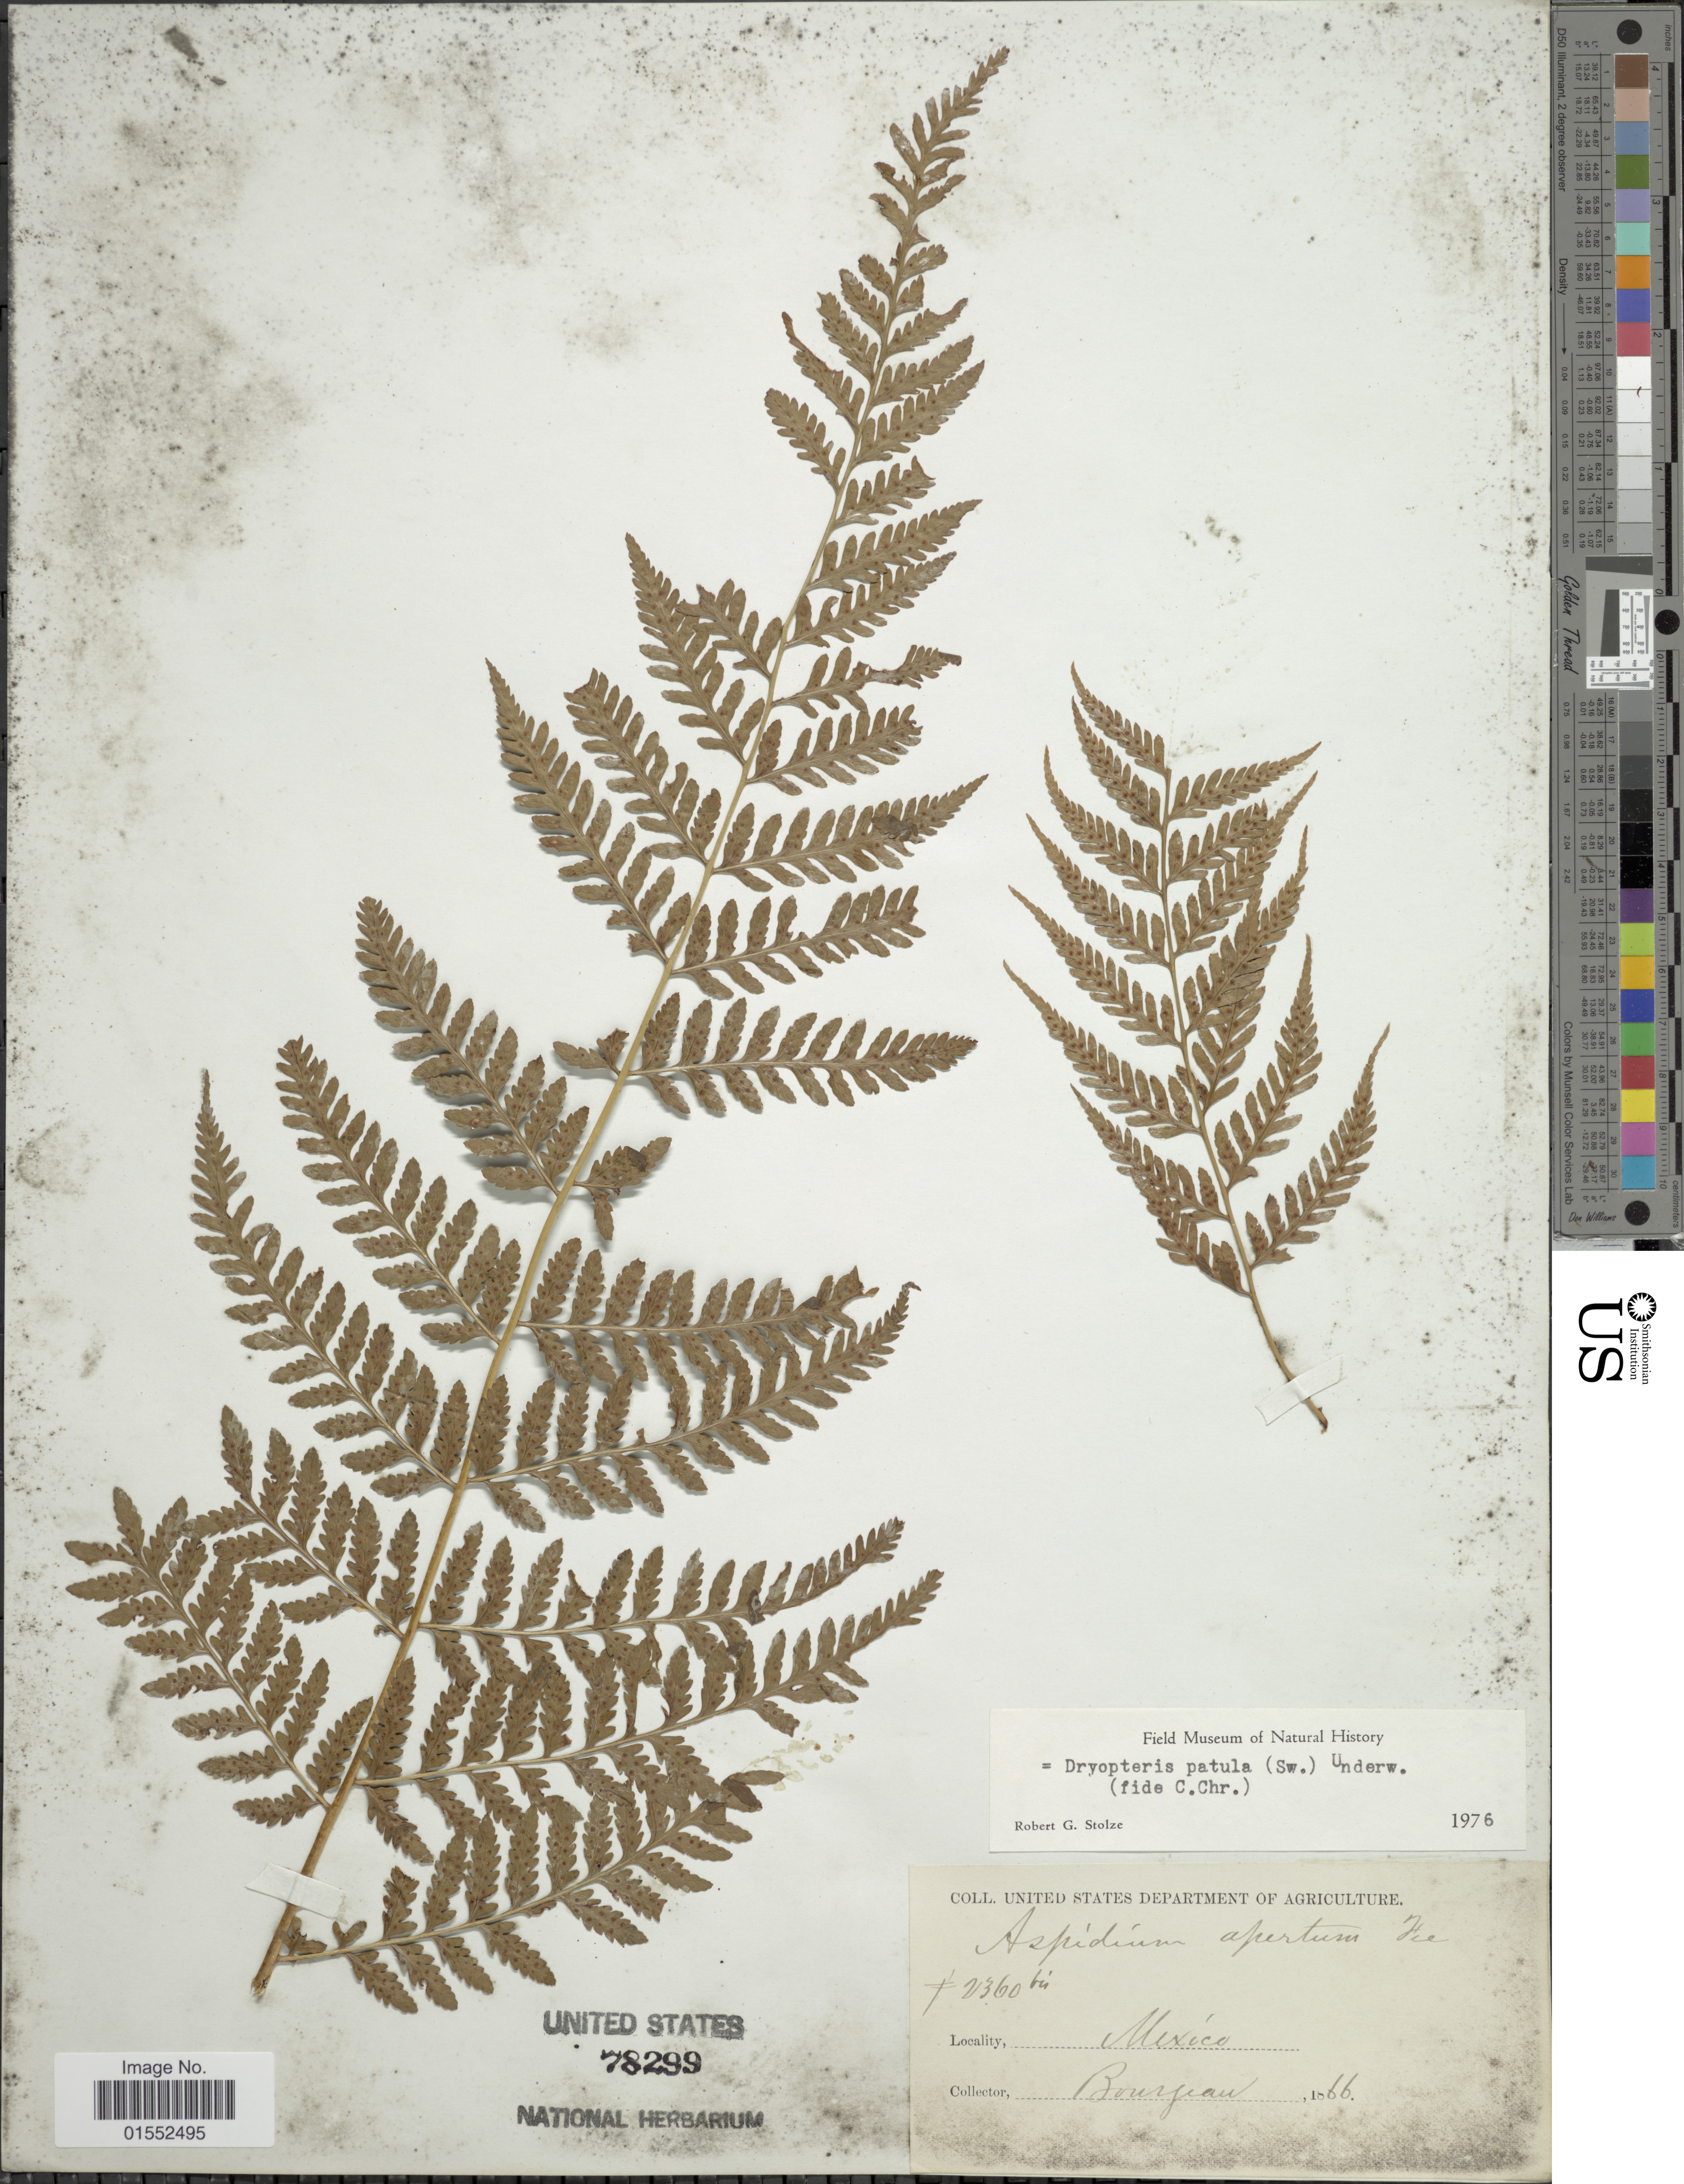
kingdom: Plantae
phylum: Tracheophyta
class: Polypodiopsida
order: Polypodiales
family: Dryopteridaceae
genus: Dryopteris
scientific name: Dryopteris patula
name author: (Sw.) Underw.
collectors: -. Bourgeau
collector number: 2360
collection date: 1866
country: Mexico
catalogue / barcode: US 78299